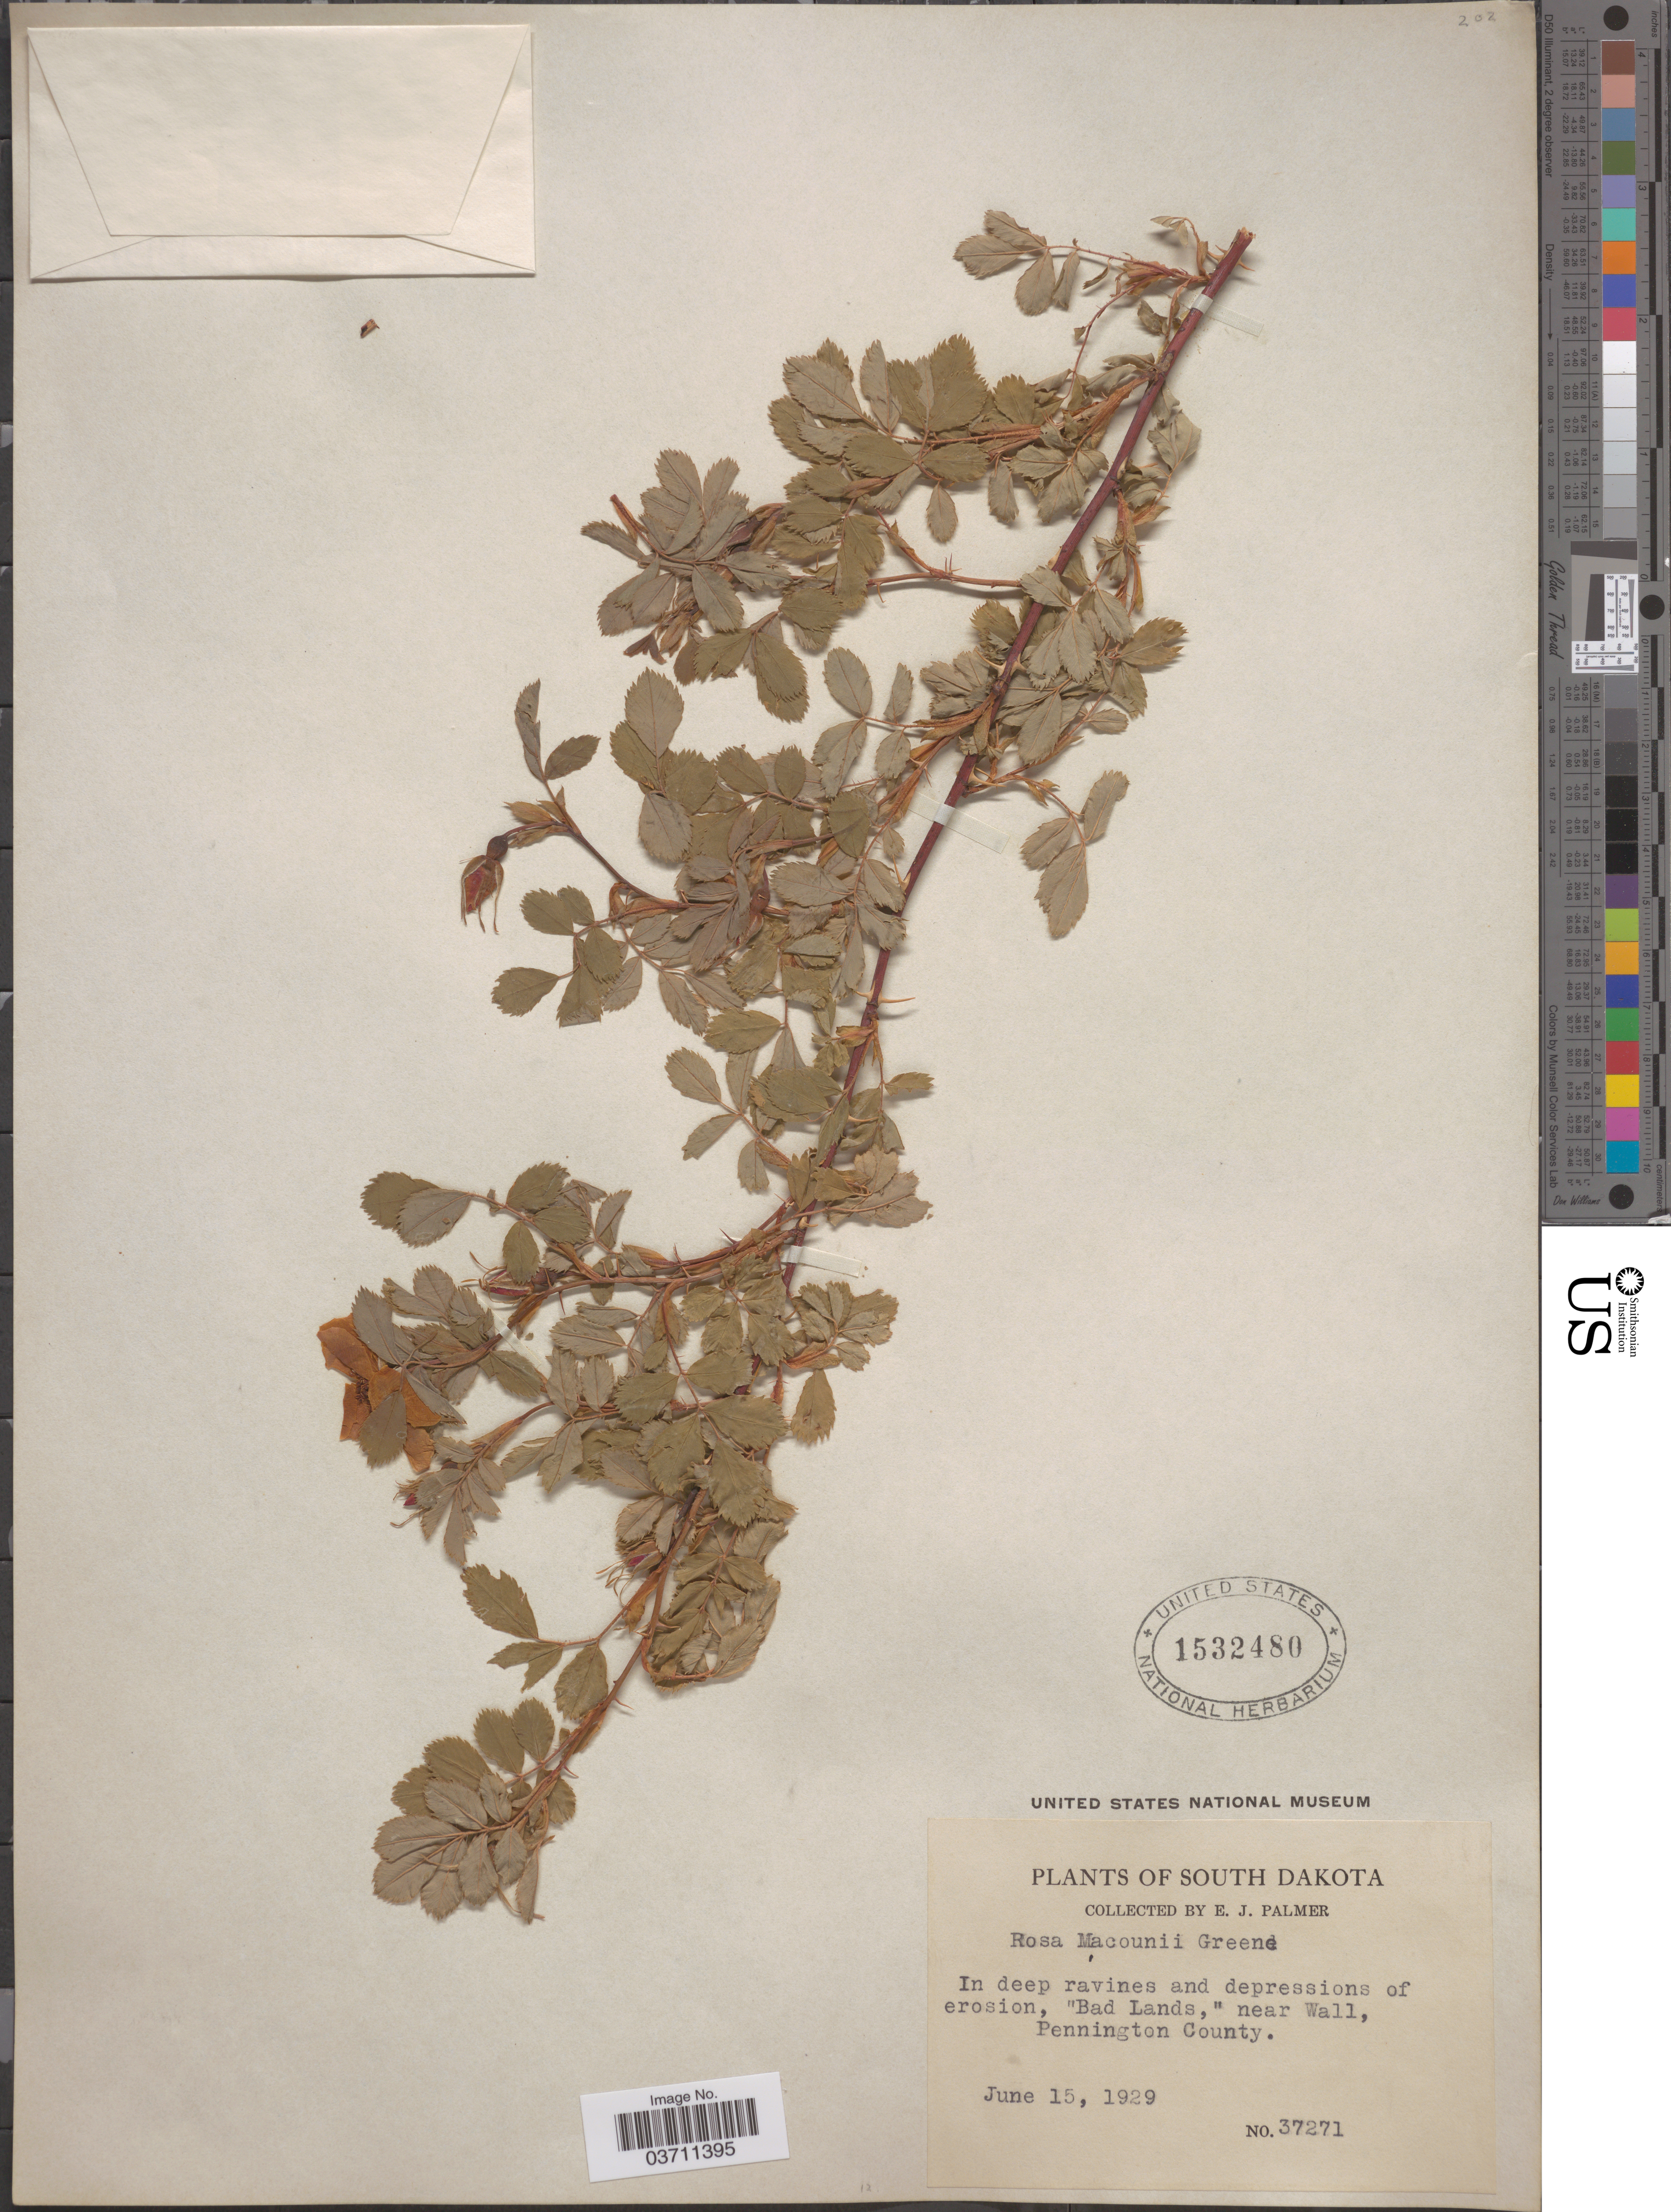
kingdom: Plantae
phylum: Tracheophyta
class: Magnoliopsida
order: Rosales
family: Rosaceae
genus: Rosa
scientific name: Rosa macounii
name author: Greene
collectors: E. J. Palmer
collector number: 37271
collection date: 1929-06-15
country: United States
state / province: South Dakota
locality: In deep ravines and depressions of erosion, 'Bad Lands,' near Wall, Pennington County.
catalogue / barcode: US 1532480